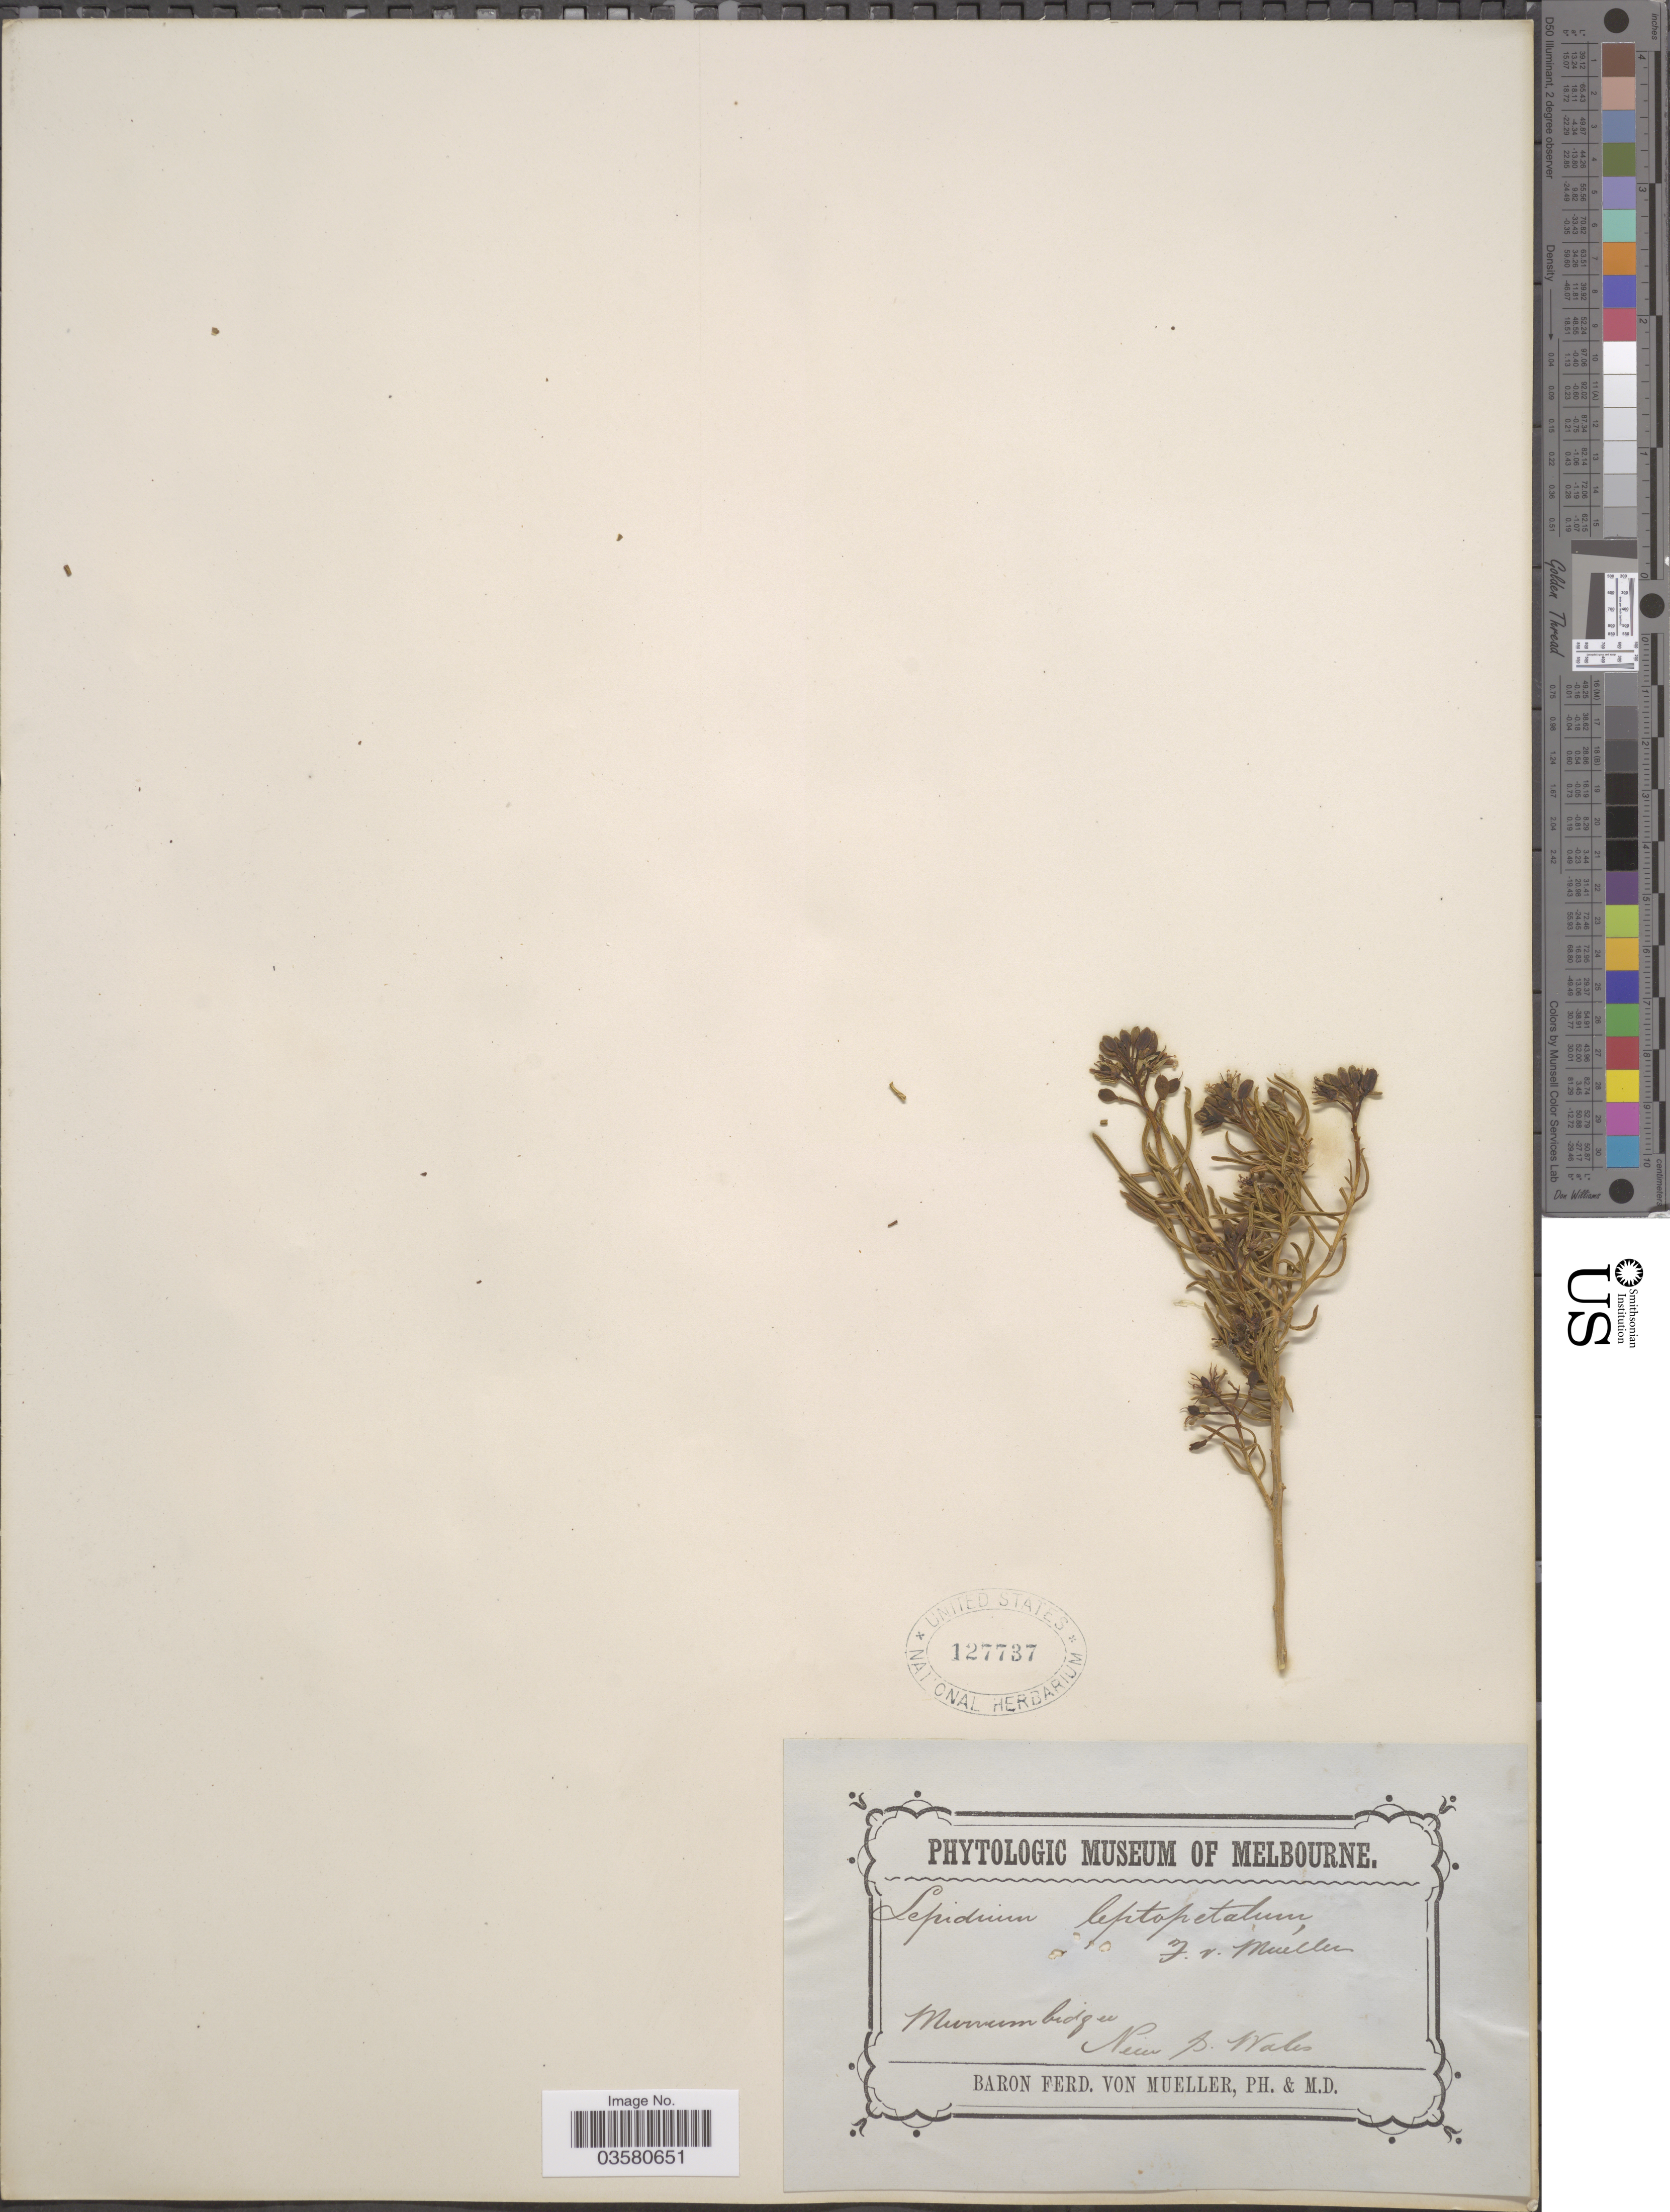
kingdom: Plantae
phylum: Tracheophyta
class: Magnoliopsida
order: Brassicales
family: Brassicaceae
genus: Lepidium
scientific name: Lepidium leptopetalum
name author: F. Muell.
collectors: F. von Mueller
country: Australia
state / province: New South Wales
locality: Murrumbidgee.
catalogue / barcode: US 127737